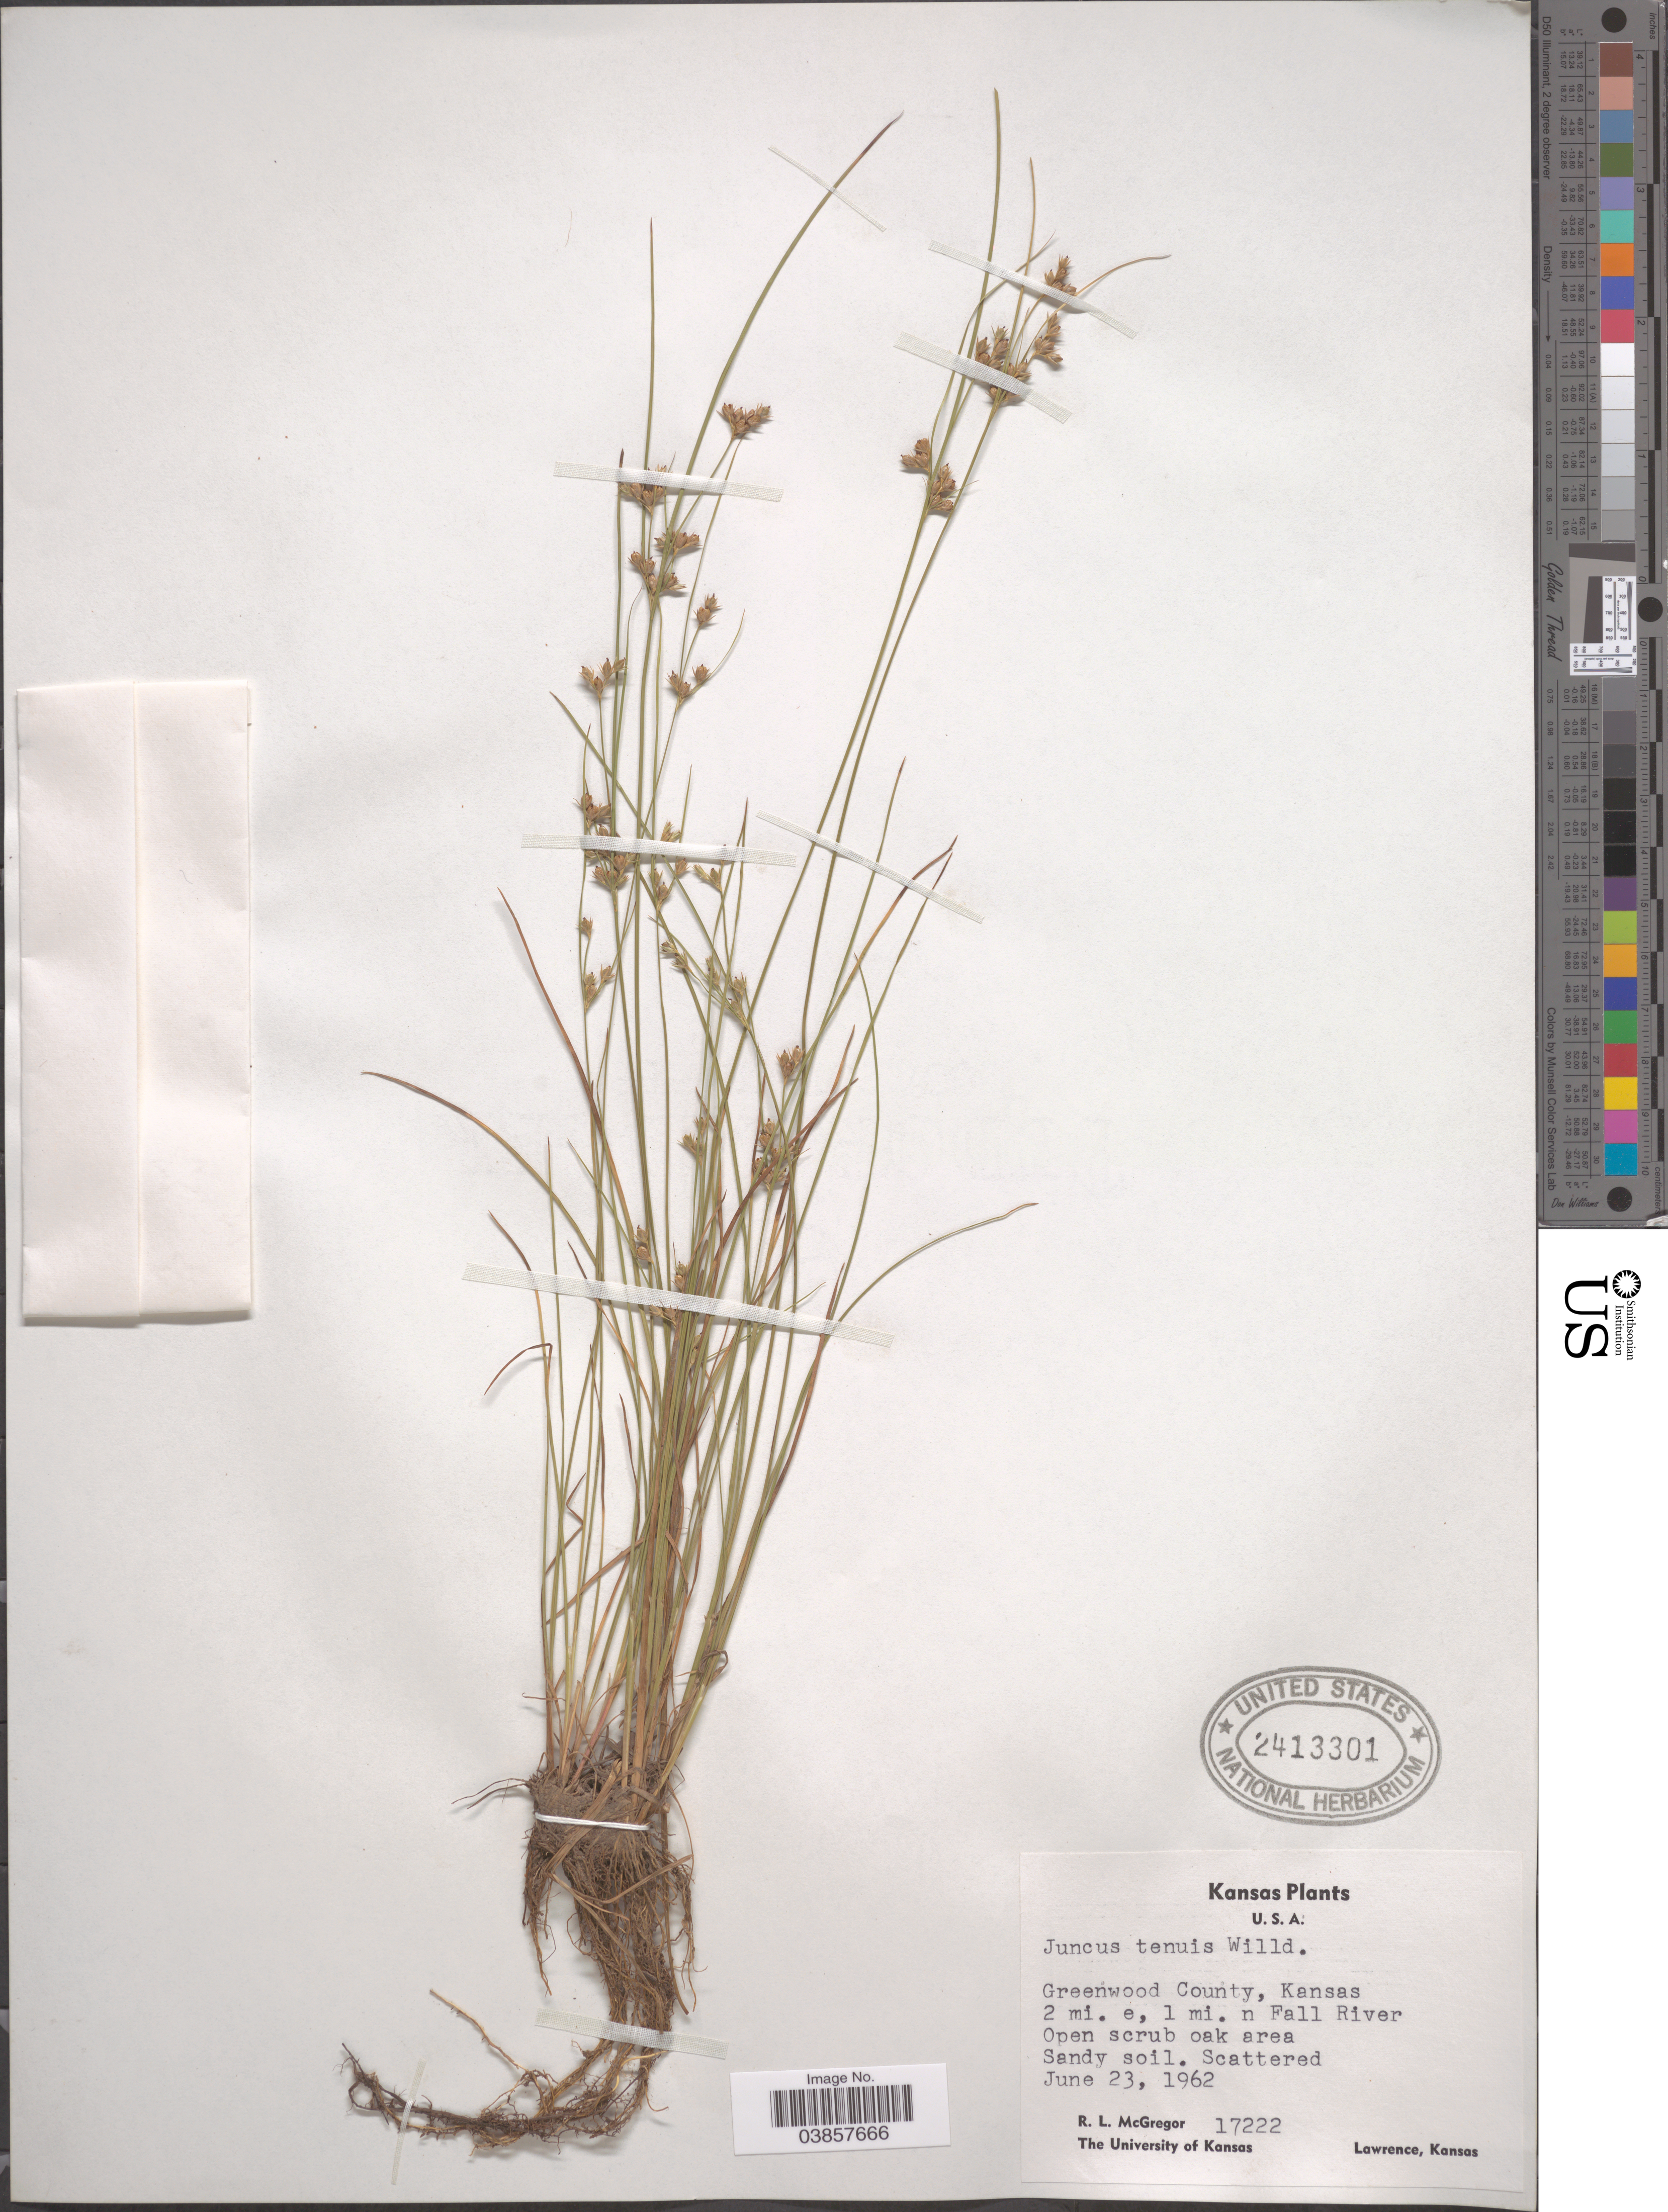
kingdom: Plantae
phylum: Tracheophyta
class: Liliopsida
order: Poales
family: Juncaceae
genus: Juncus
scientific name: Juncus tenuis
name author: Willd.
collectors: R. McGregor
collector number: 17222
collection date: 1962-06-23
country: United States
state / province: Kansas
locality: Greenwood County, 2 mi. e, 1 mi. n Fall River.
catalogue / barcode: US 2413301